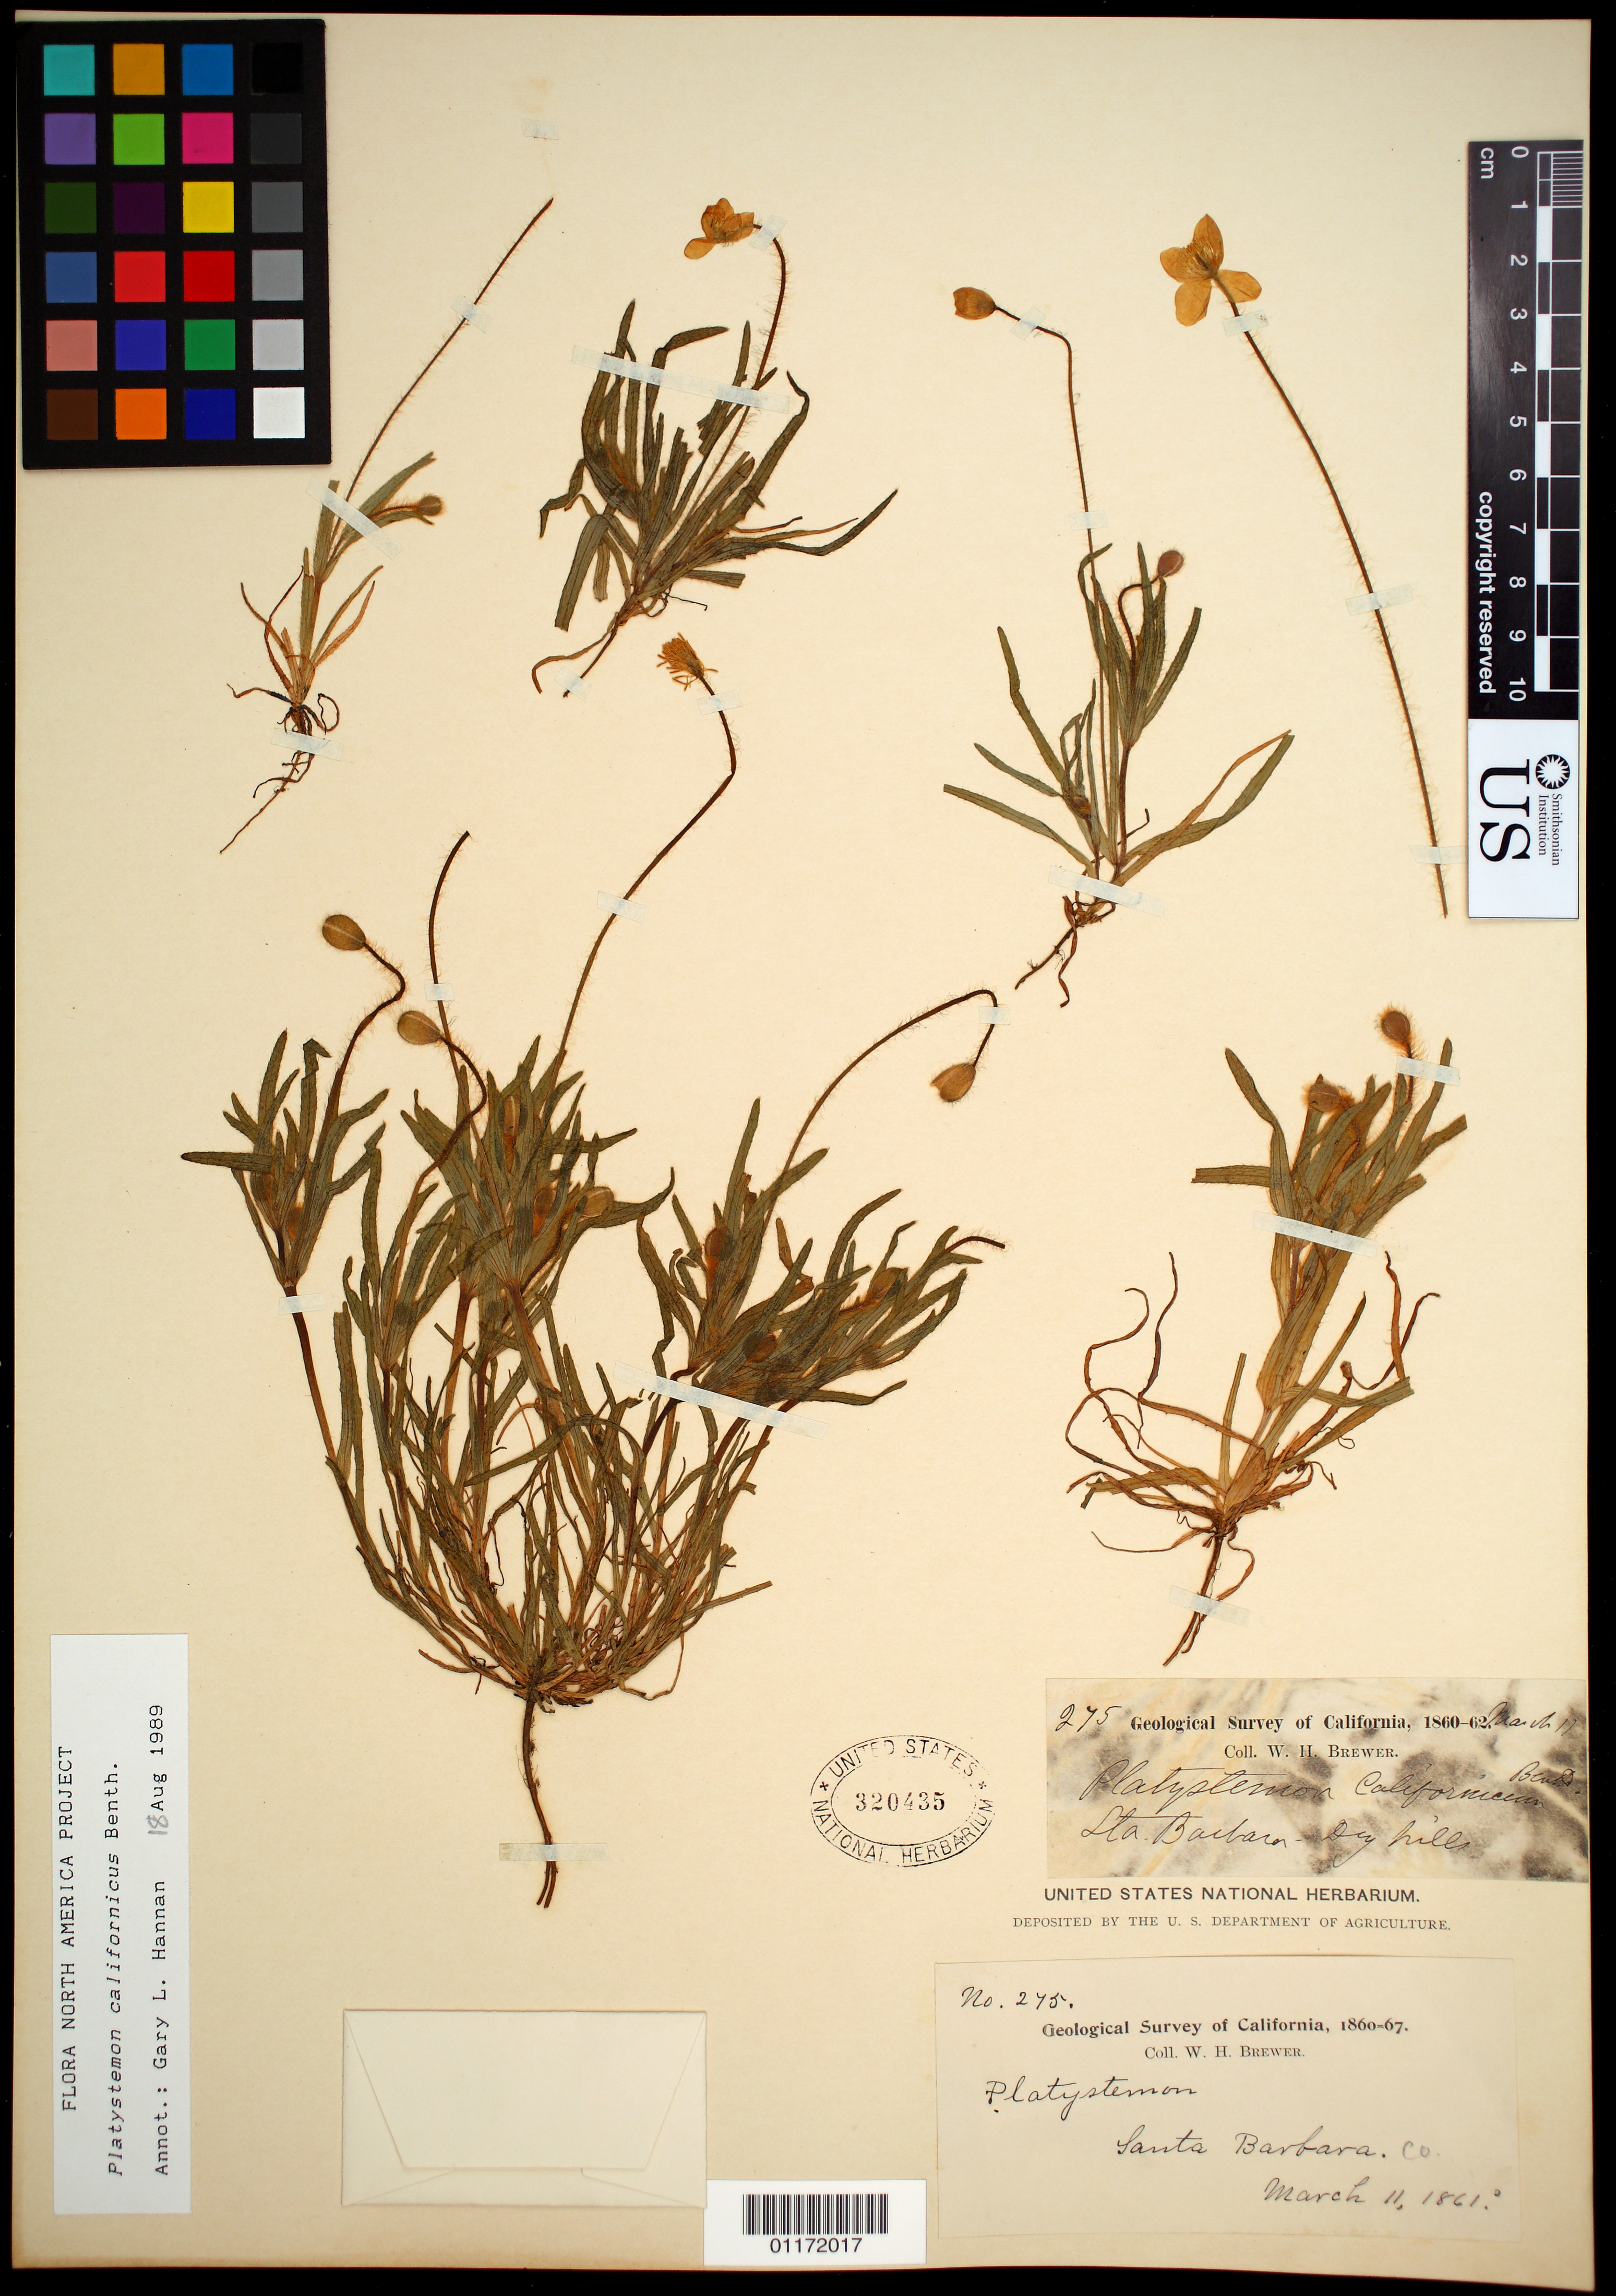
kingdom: Plantae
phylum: Tracheophyta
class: Magnoliopsida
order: Ranunculales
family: Papaveraceae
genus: Platystemon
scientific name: Platystemon californicus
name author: Benth.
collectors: W. H. Brewer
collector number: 275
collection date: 1861-03-11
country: United States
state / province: California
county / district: Santa Barbara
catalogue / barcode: US 320435